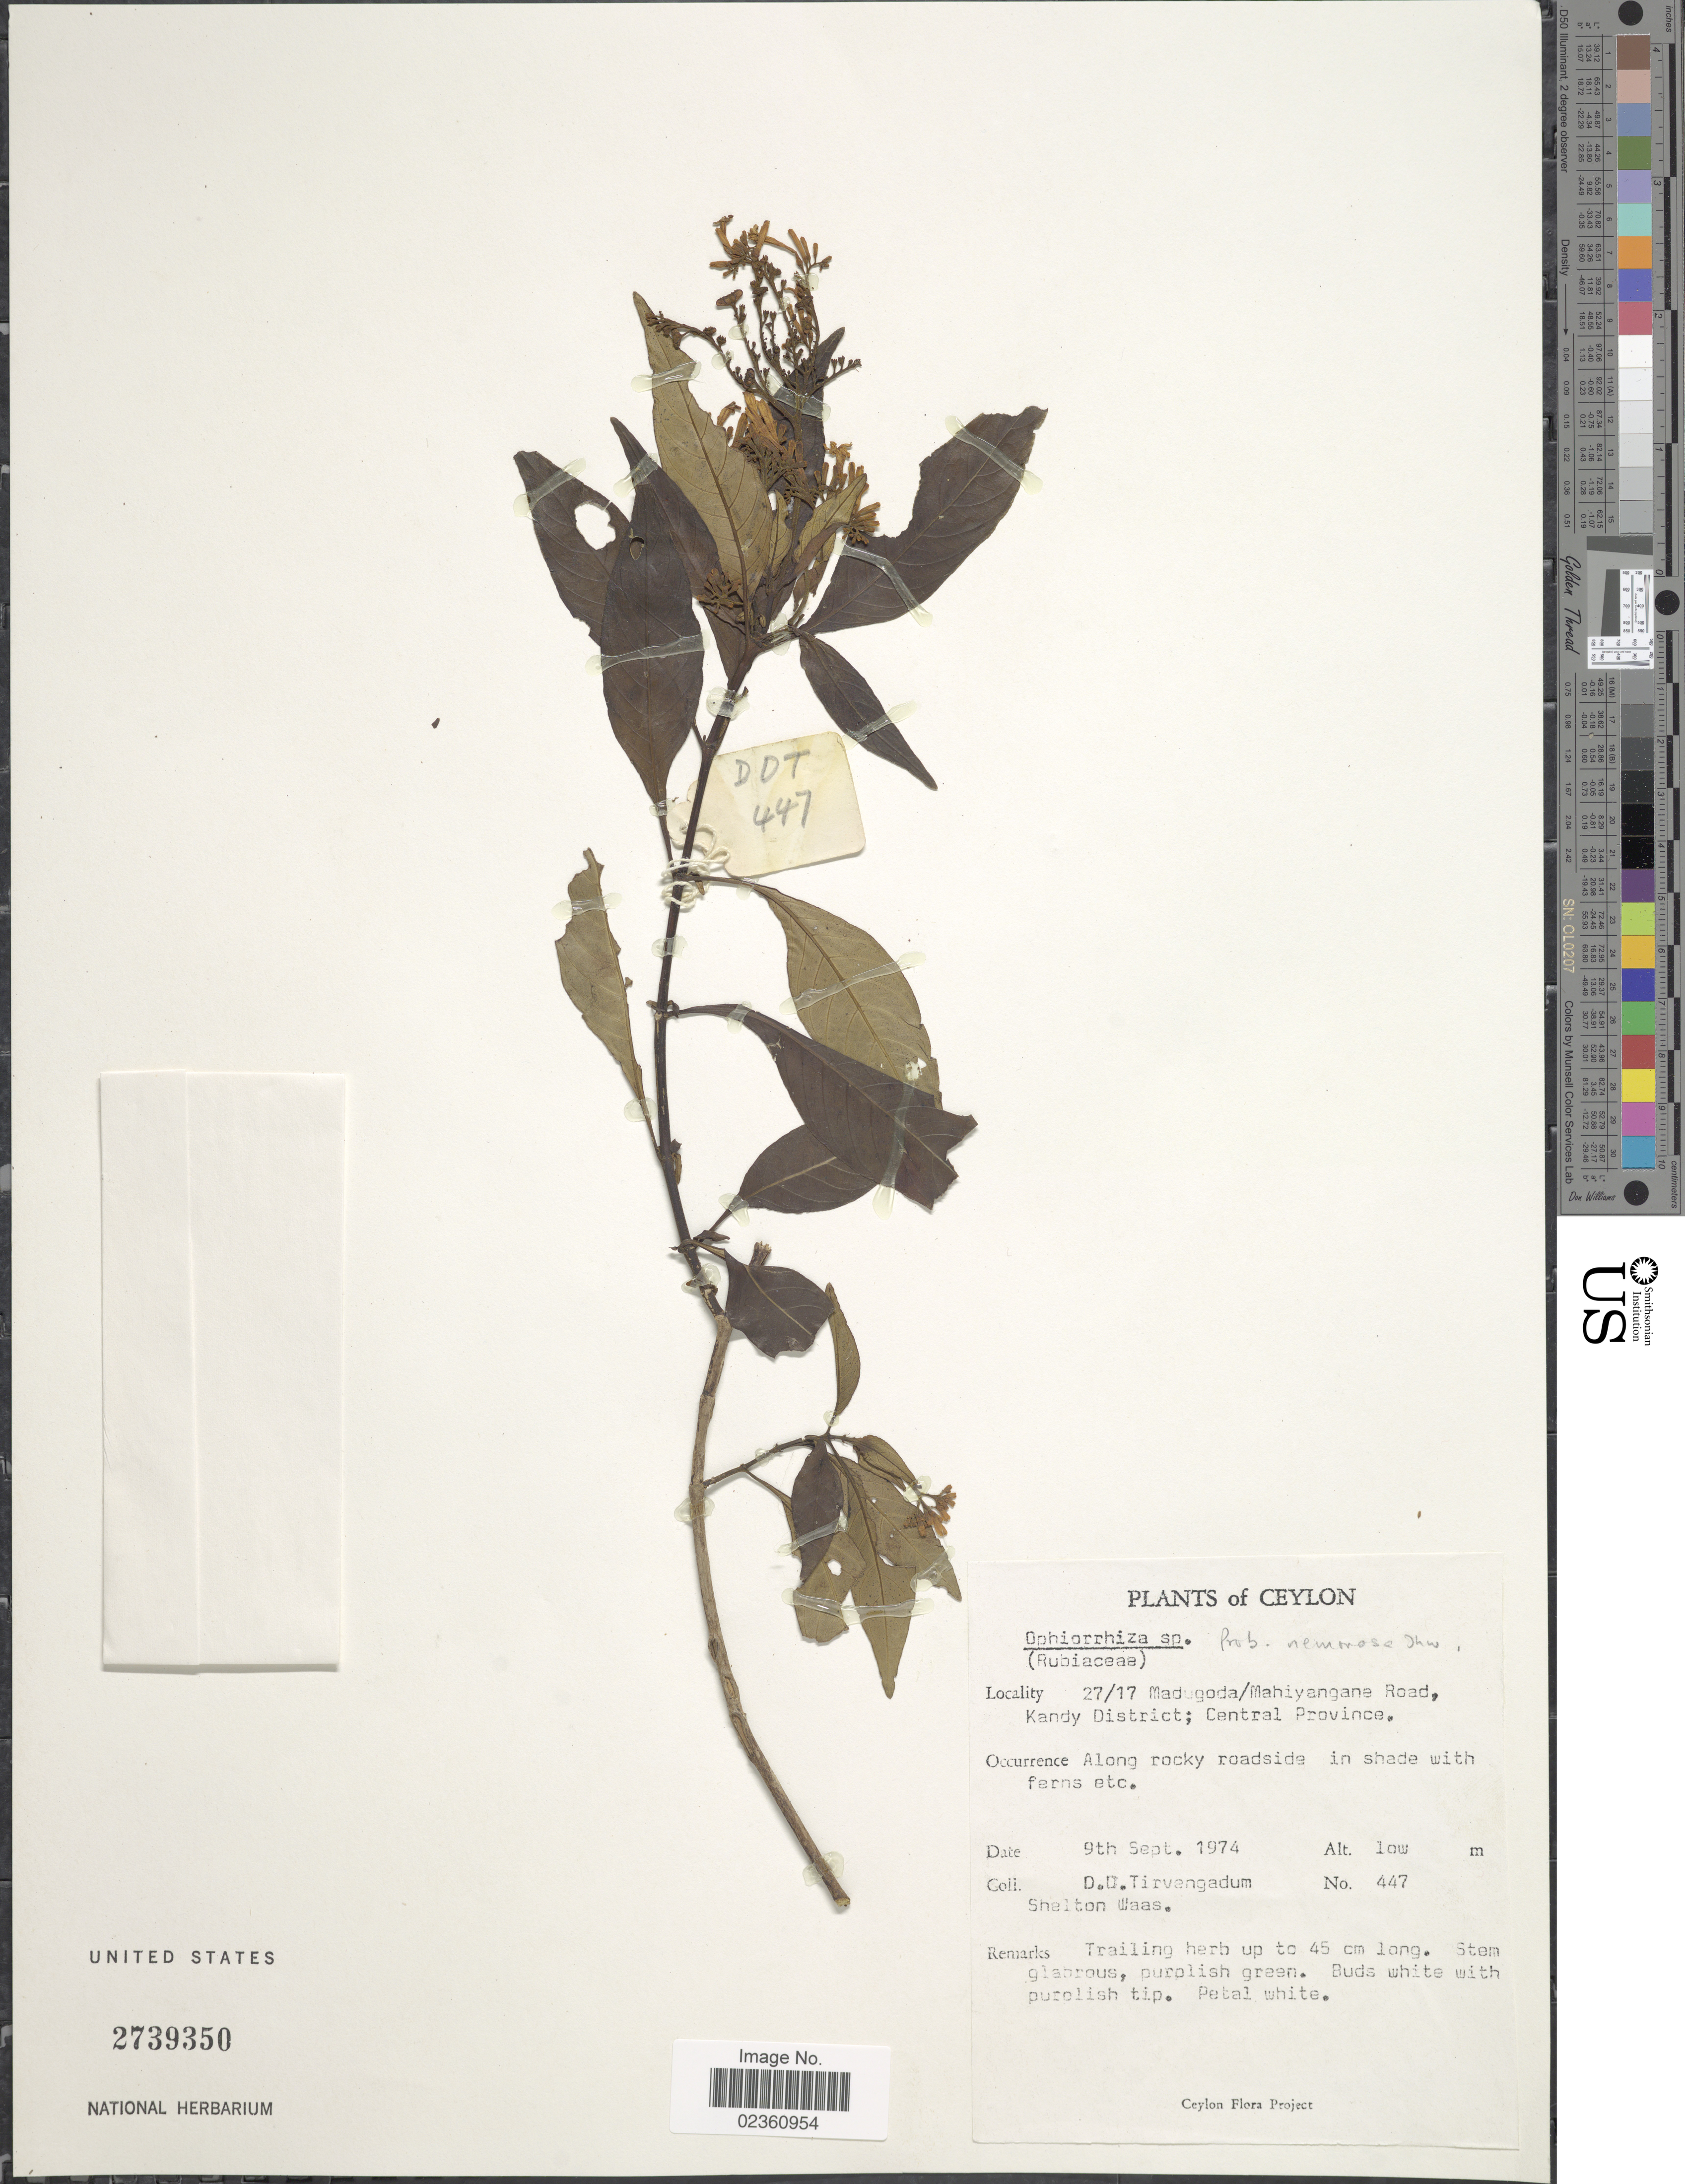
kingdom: Plantae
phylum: Tracheophyta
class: Magnoliopsida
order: Gentianales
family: Rubiaceae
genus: Ophiorrhiza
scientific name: Ophiorrhiza nemorosa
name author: Thwaites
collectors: D. Tirvengadum & S. Waas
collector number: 447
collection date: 1974-09-09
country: Sri Lanka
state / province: Central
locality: Ceylon, 27/17 Madugoda/Mahiyangane Road, Kandy District, Along rocky roadside in shade with ferns etc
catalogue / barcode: US 2739350